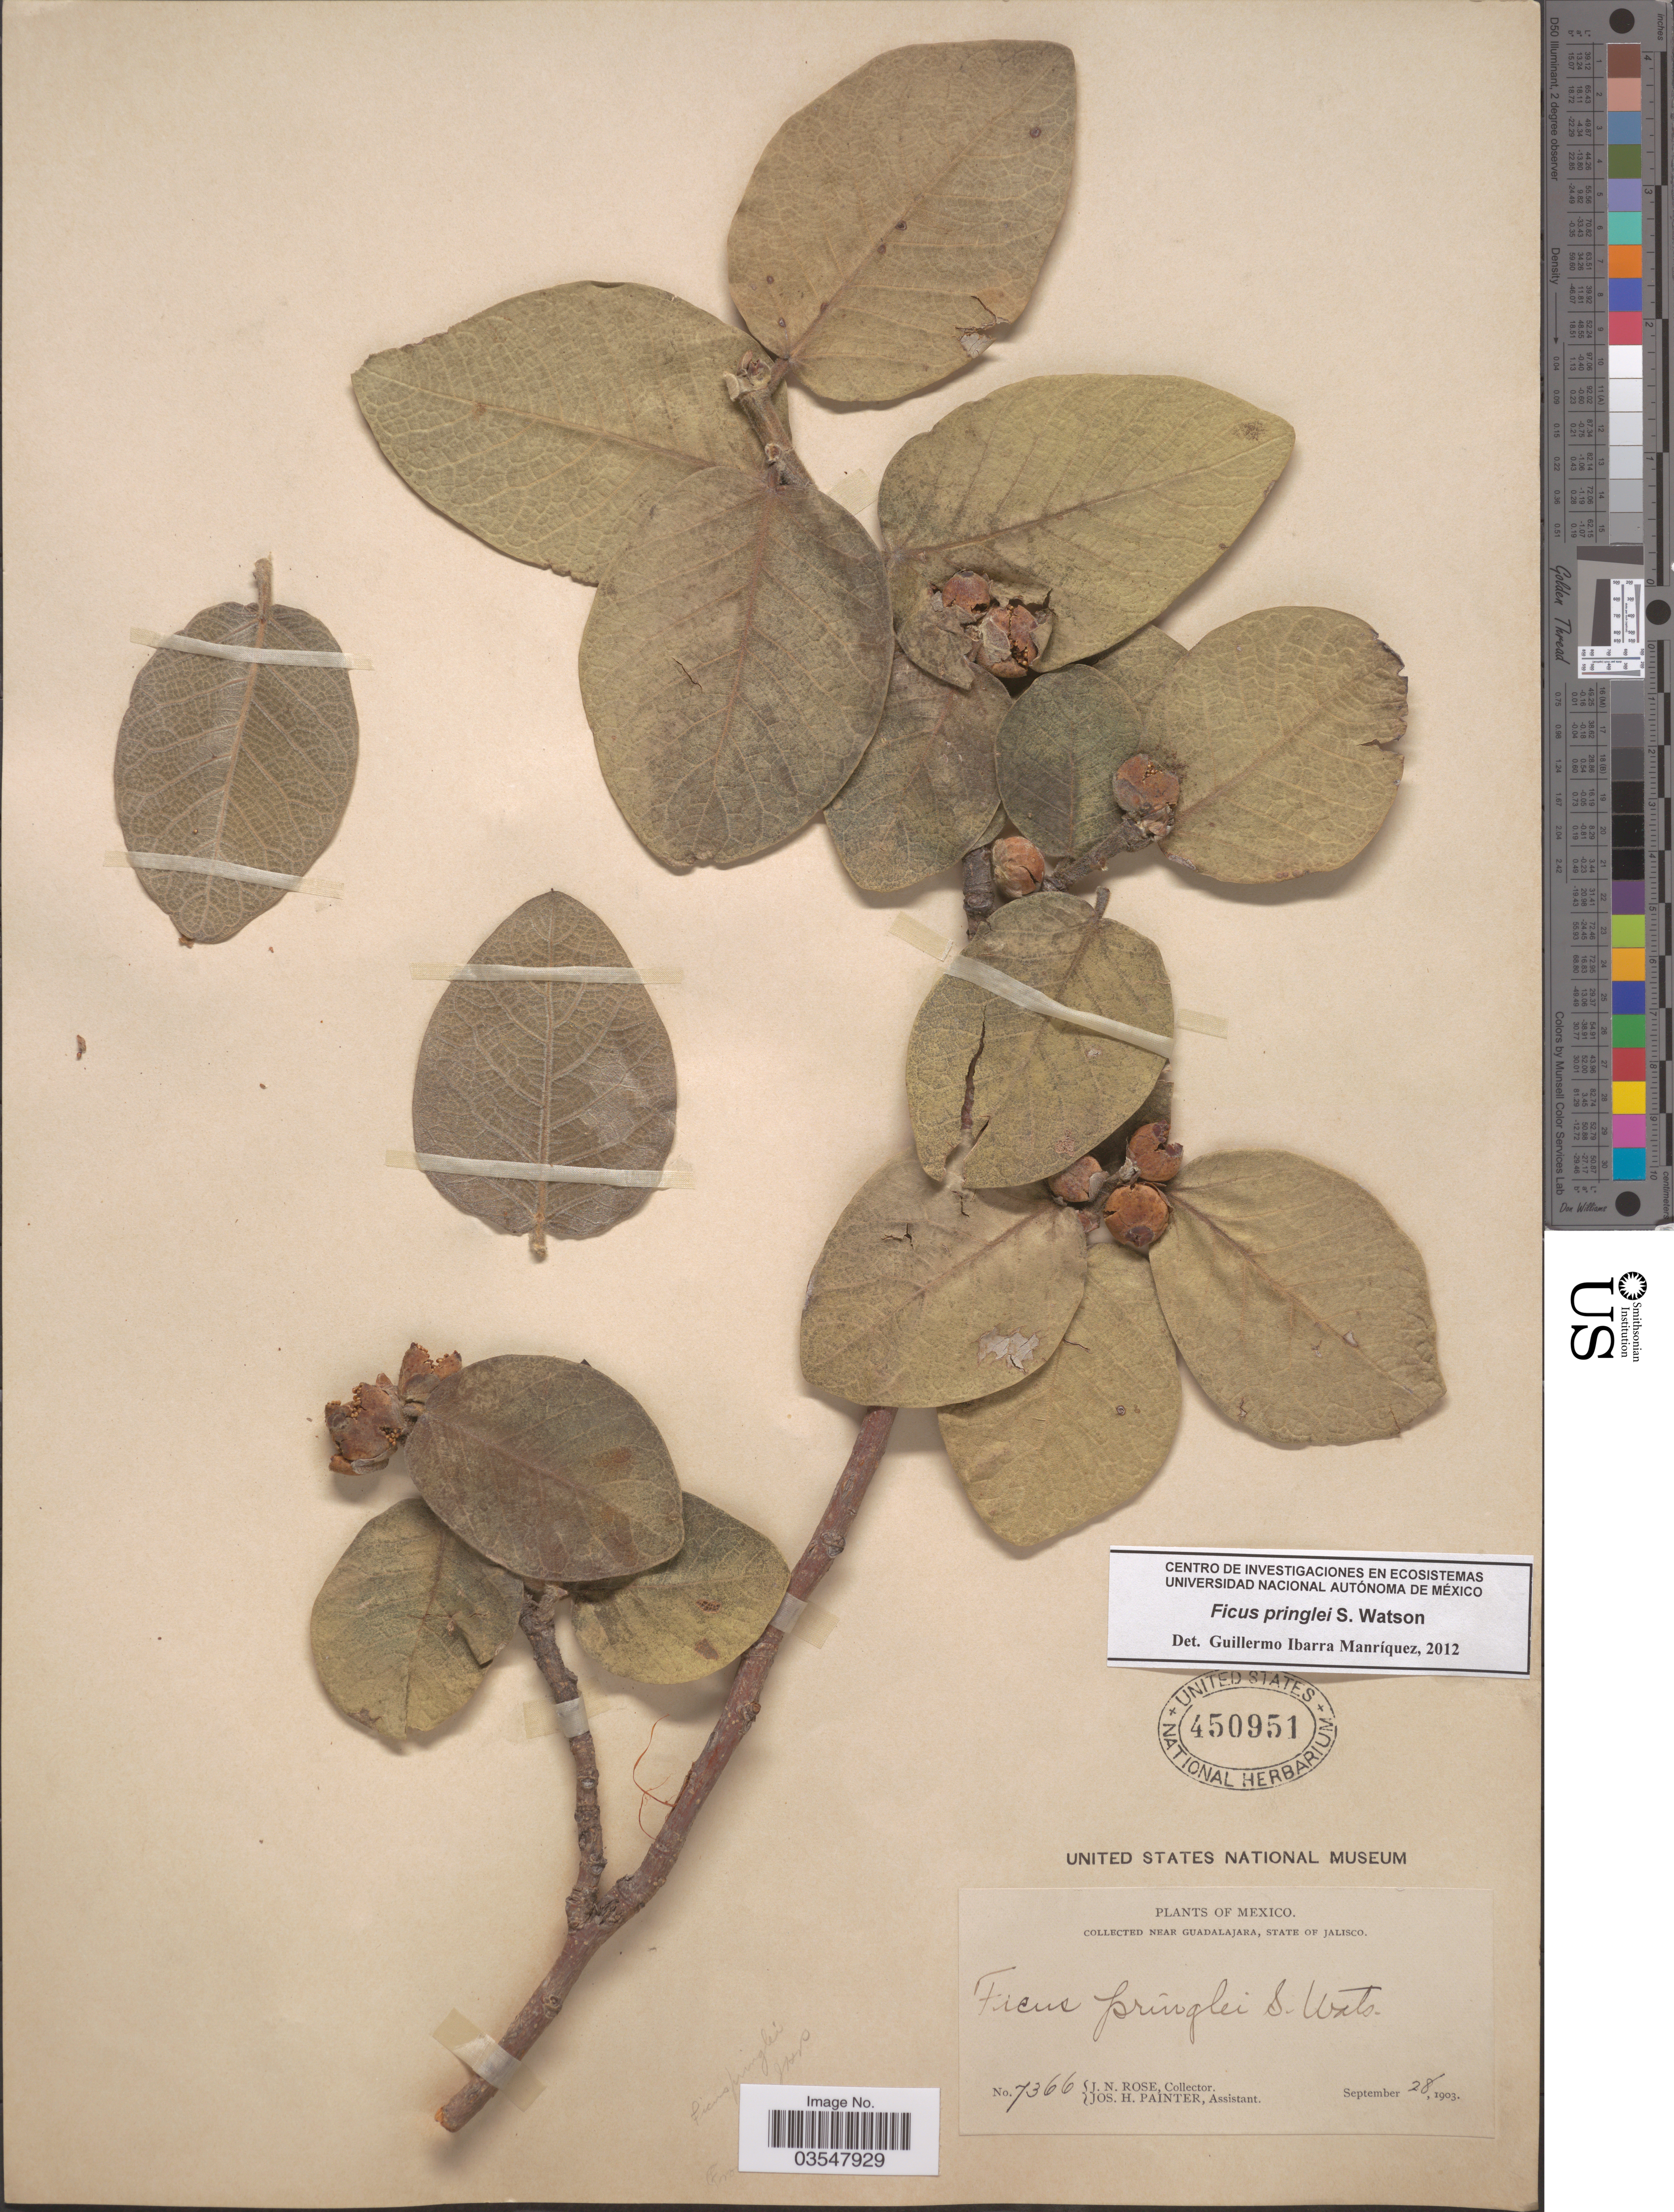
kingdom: Plantae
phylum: Tracheophyta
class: Magnoliopsida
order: Rosales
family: Moraceae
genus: Ficus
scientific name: Ficus pringlei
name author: S. Watson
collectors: J. N. Rose & J. H. Painter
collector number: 7366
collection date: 1903-09-28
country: Mexico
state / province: Jalisco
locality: Near Guadalajara.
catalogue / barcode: US 450951